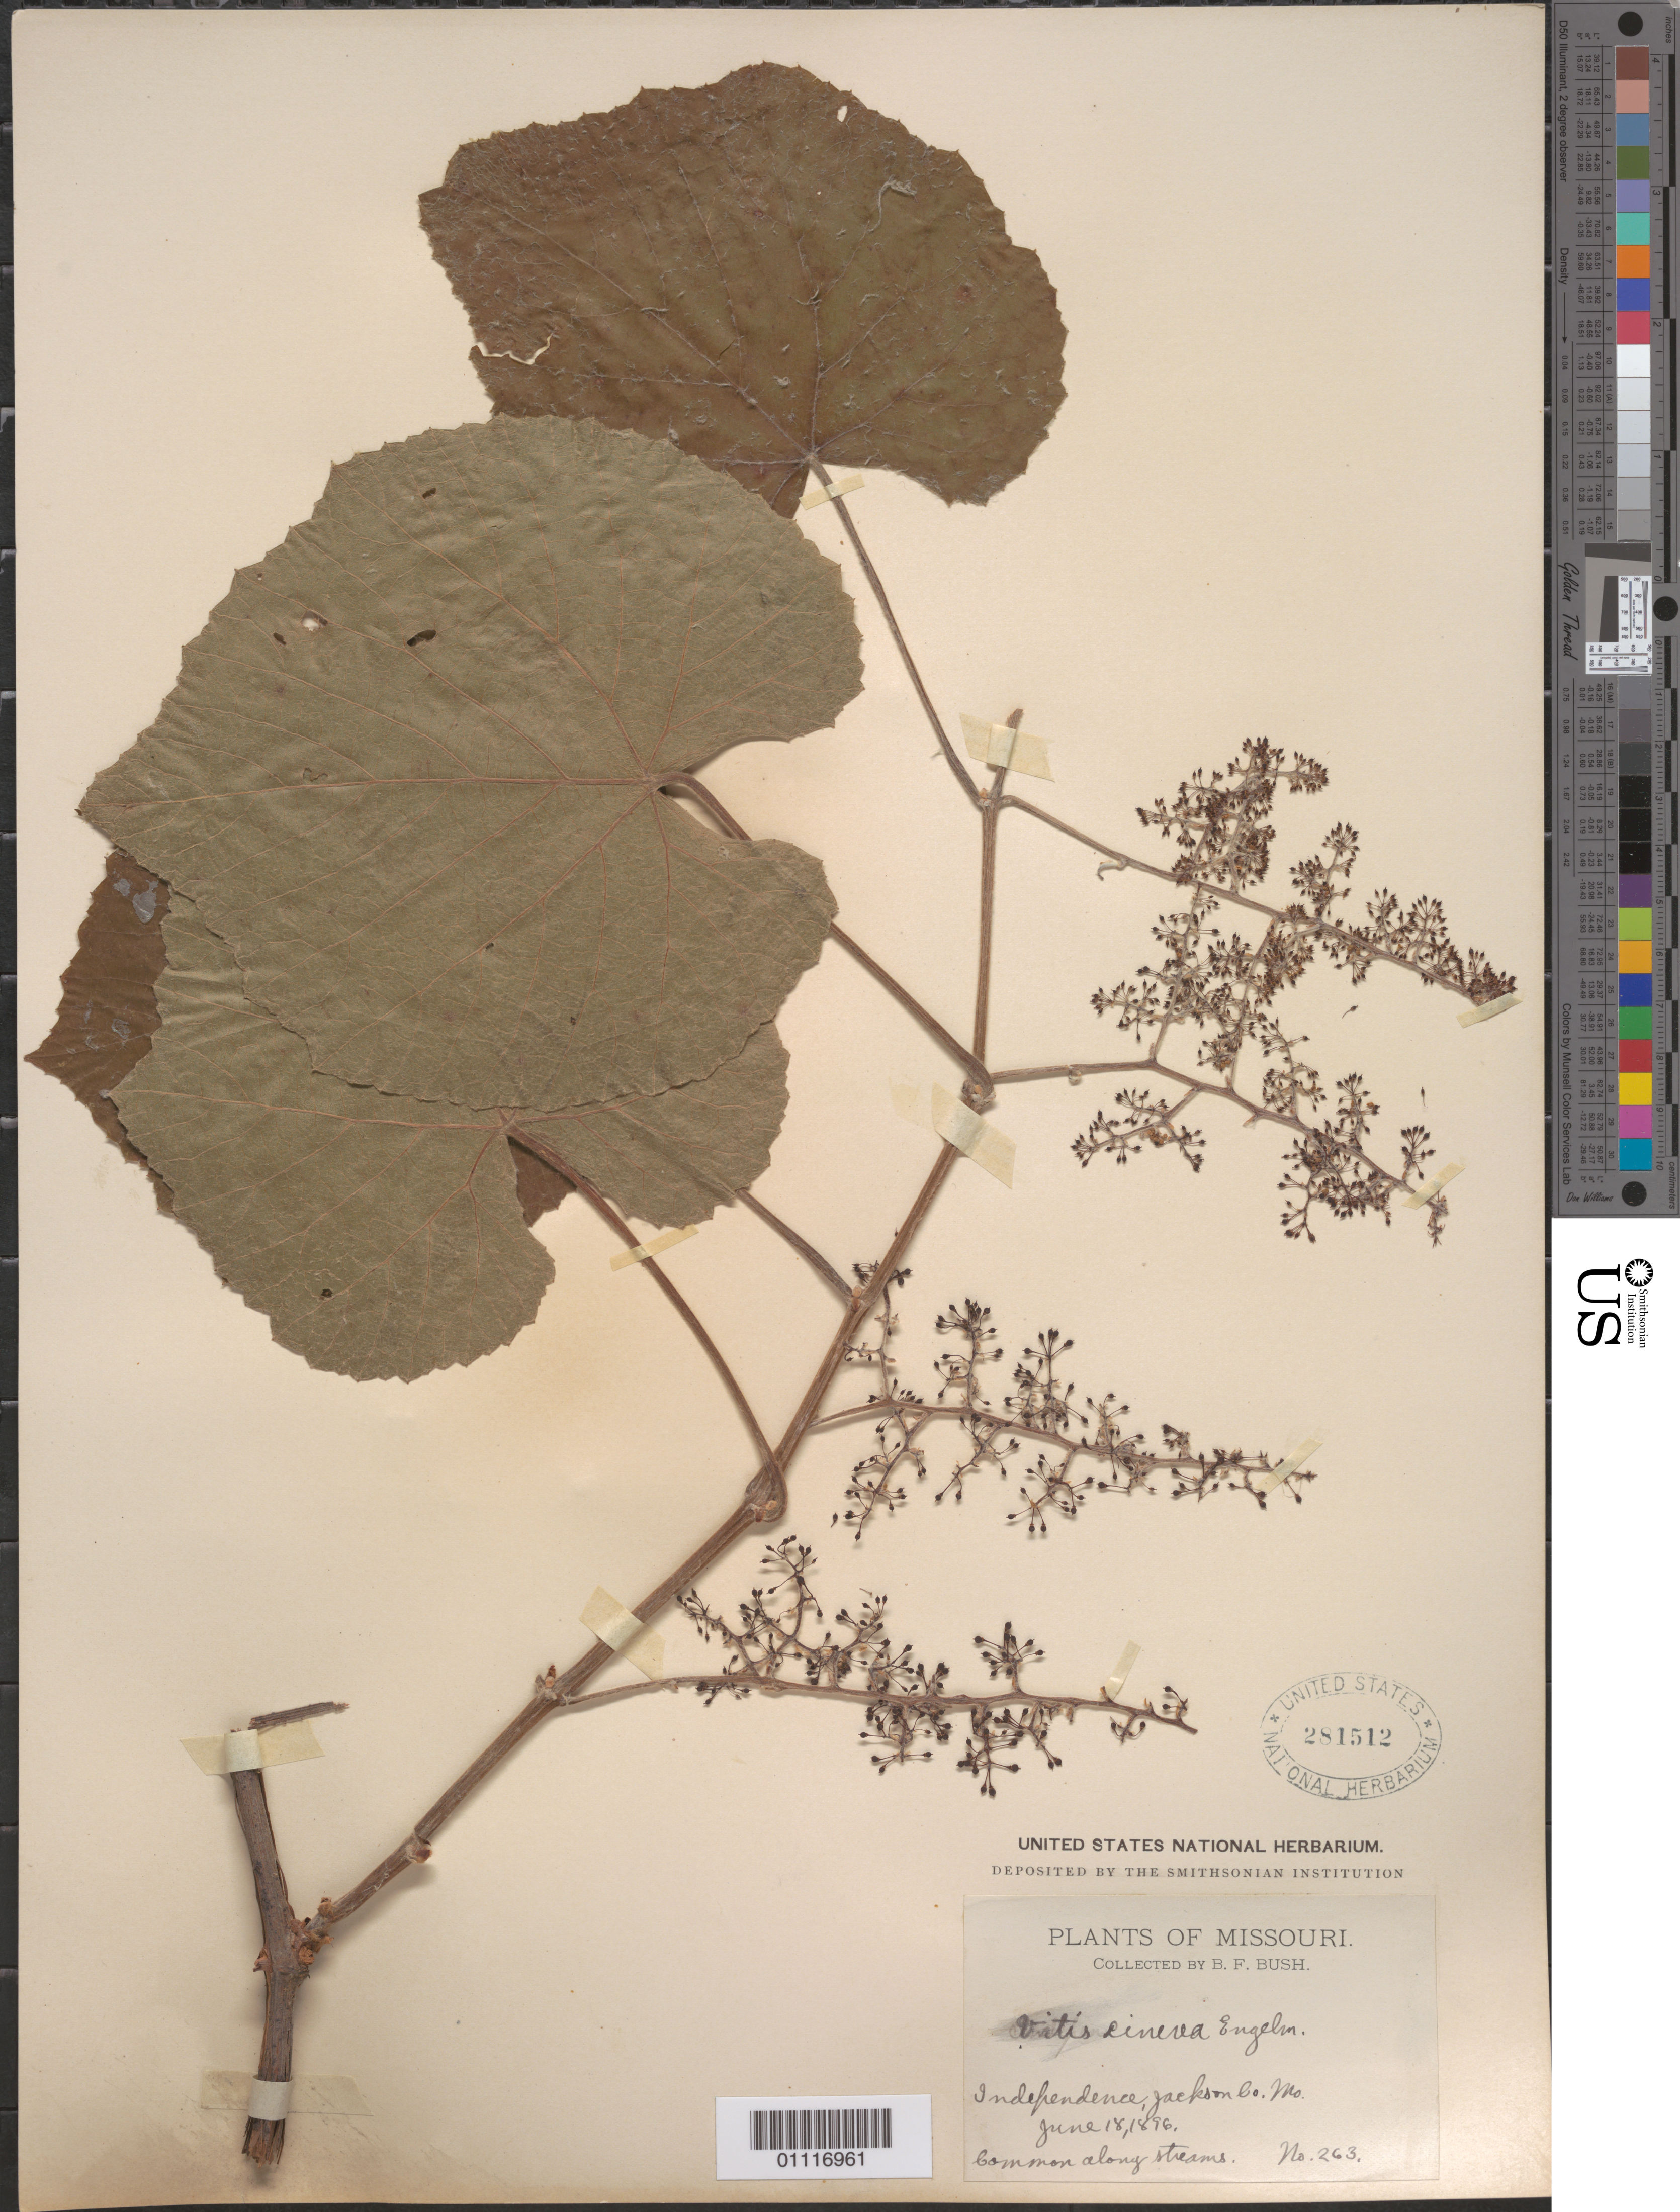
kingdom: Plantae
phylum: Tracheophyta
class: Magnoliopsida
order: Vitales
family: Vitaceae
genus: Vitis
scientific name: Vitis cinerea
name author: (Engelm.) Millardet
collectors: B. F. Bush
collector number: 263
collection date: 1896-06-18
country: United States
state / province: Missouri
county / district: Jackson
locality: Common along streams, Independence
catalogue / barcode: US 281512